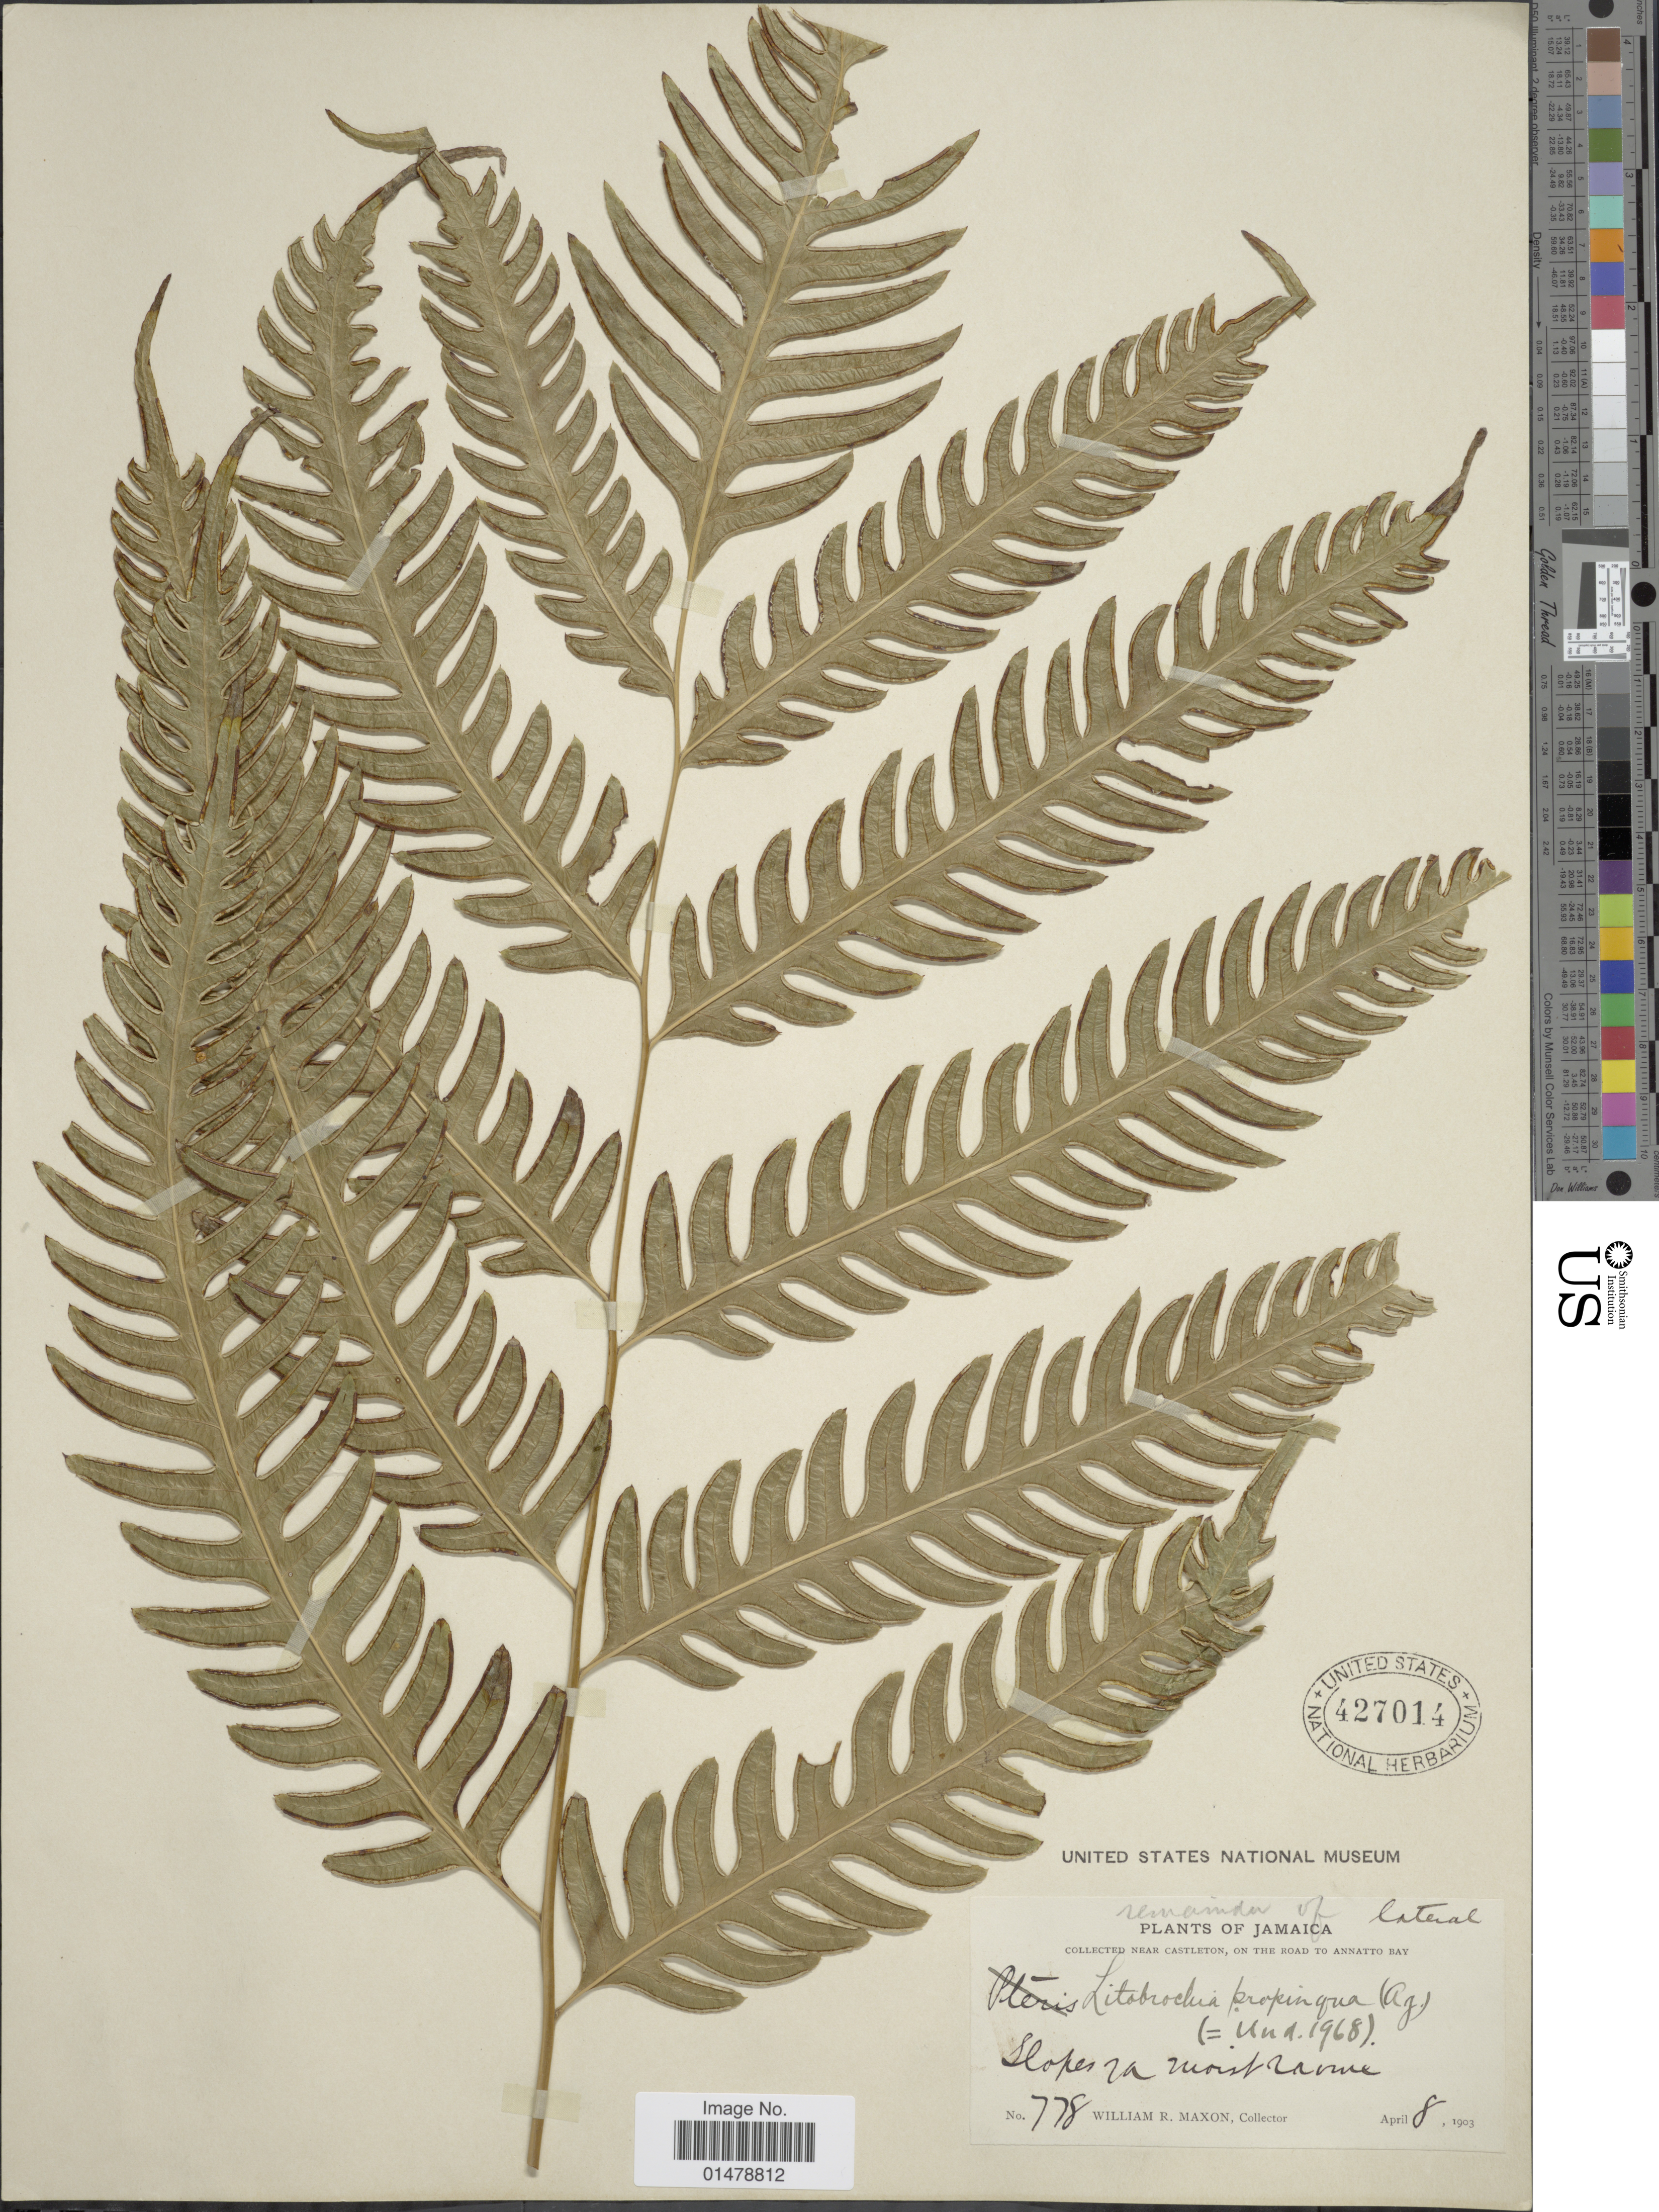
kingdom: Plantae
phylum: Tracheophyta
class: Polypodiopsida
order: Polypodiales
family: Pteridaceae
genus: Pteris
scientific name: Pteris propinqua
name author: J. Agardh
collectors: W. R. Maxon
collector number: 778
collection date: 1903-04-08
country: Jamaica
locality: Near Castleton, on the road to Annatto Bay. Slopes of a moist ravine.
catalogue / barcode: US 427014